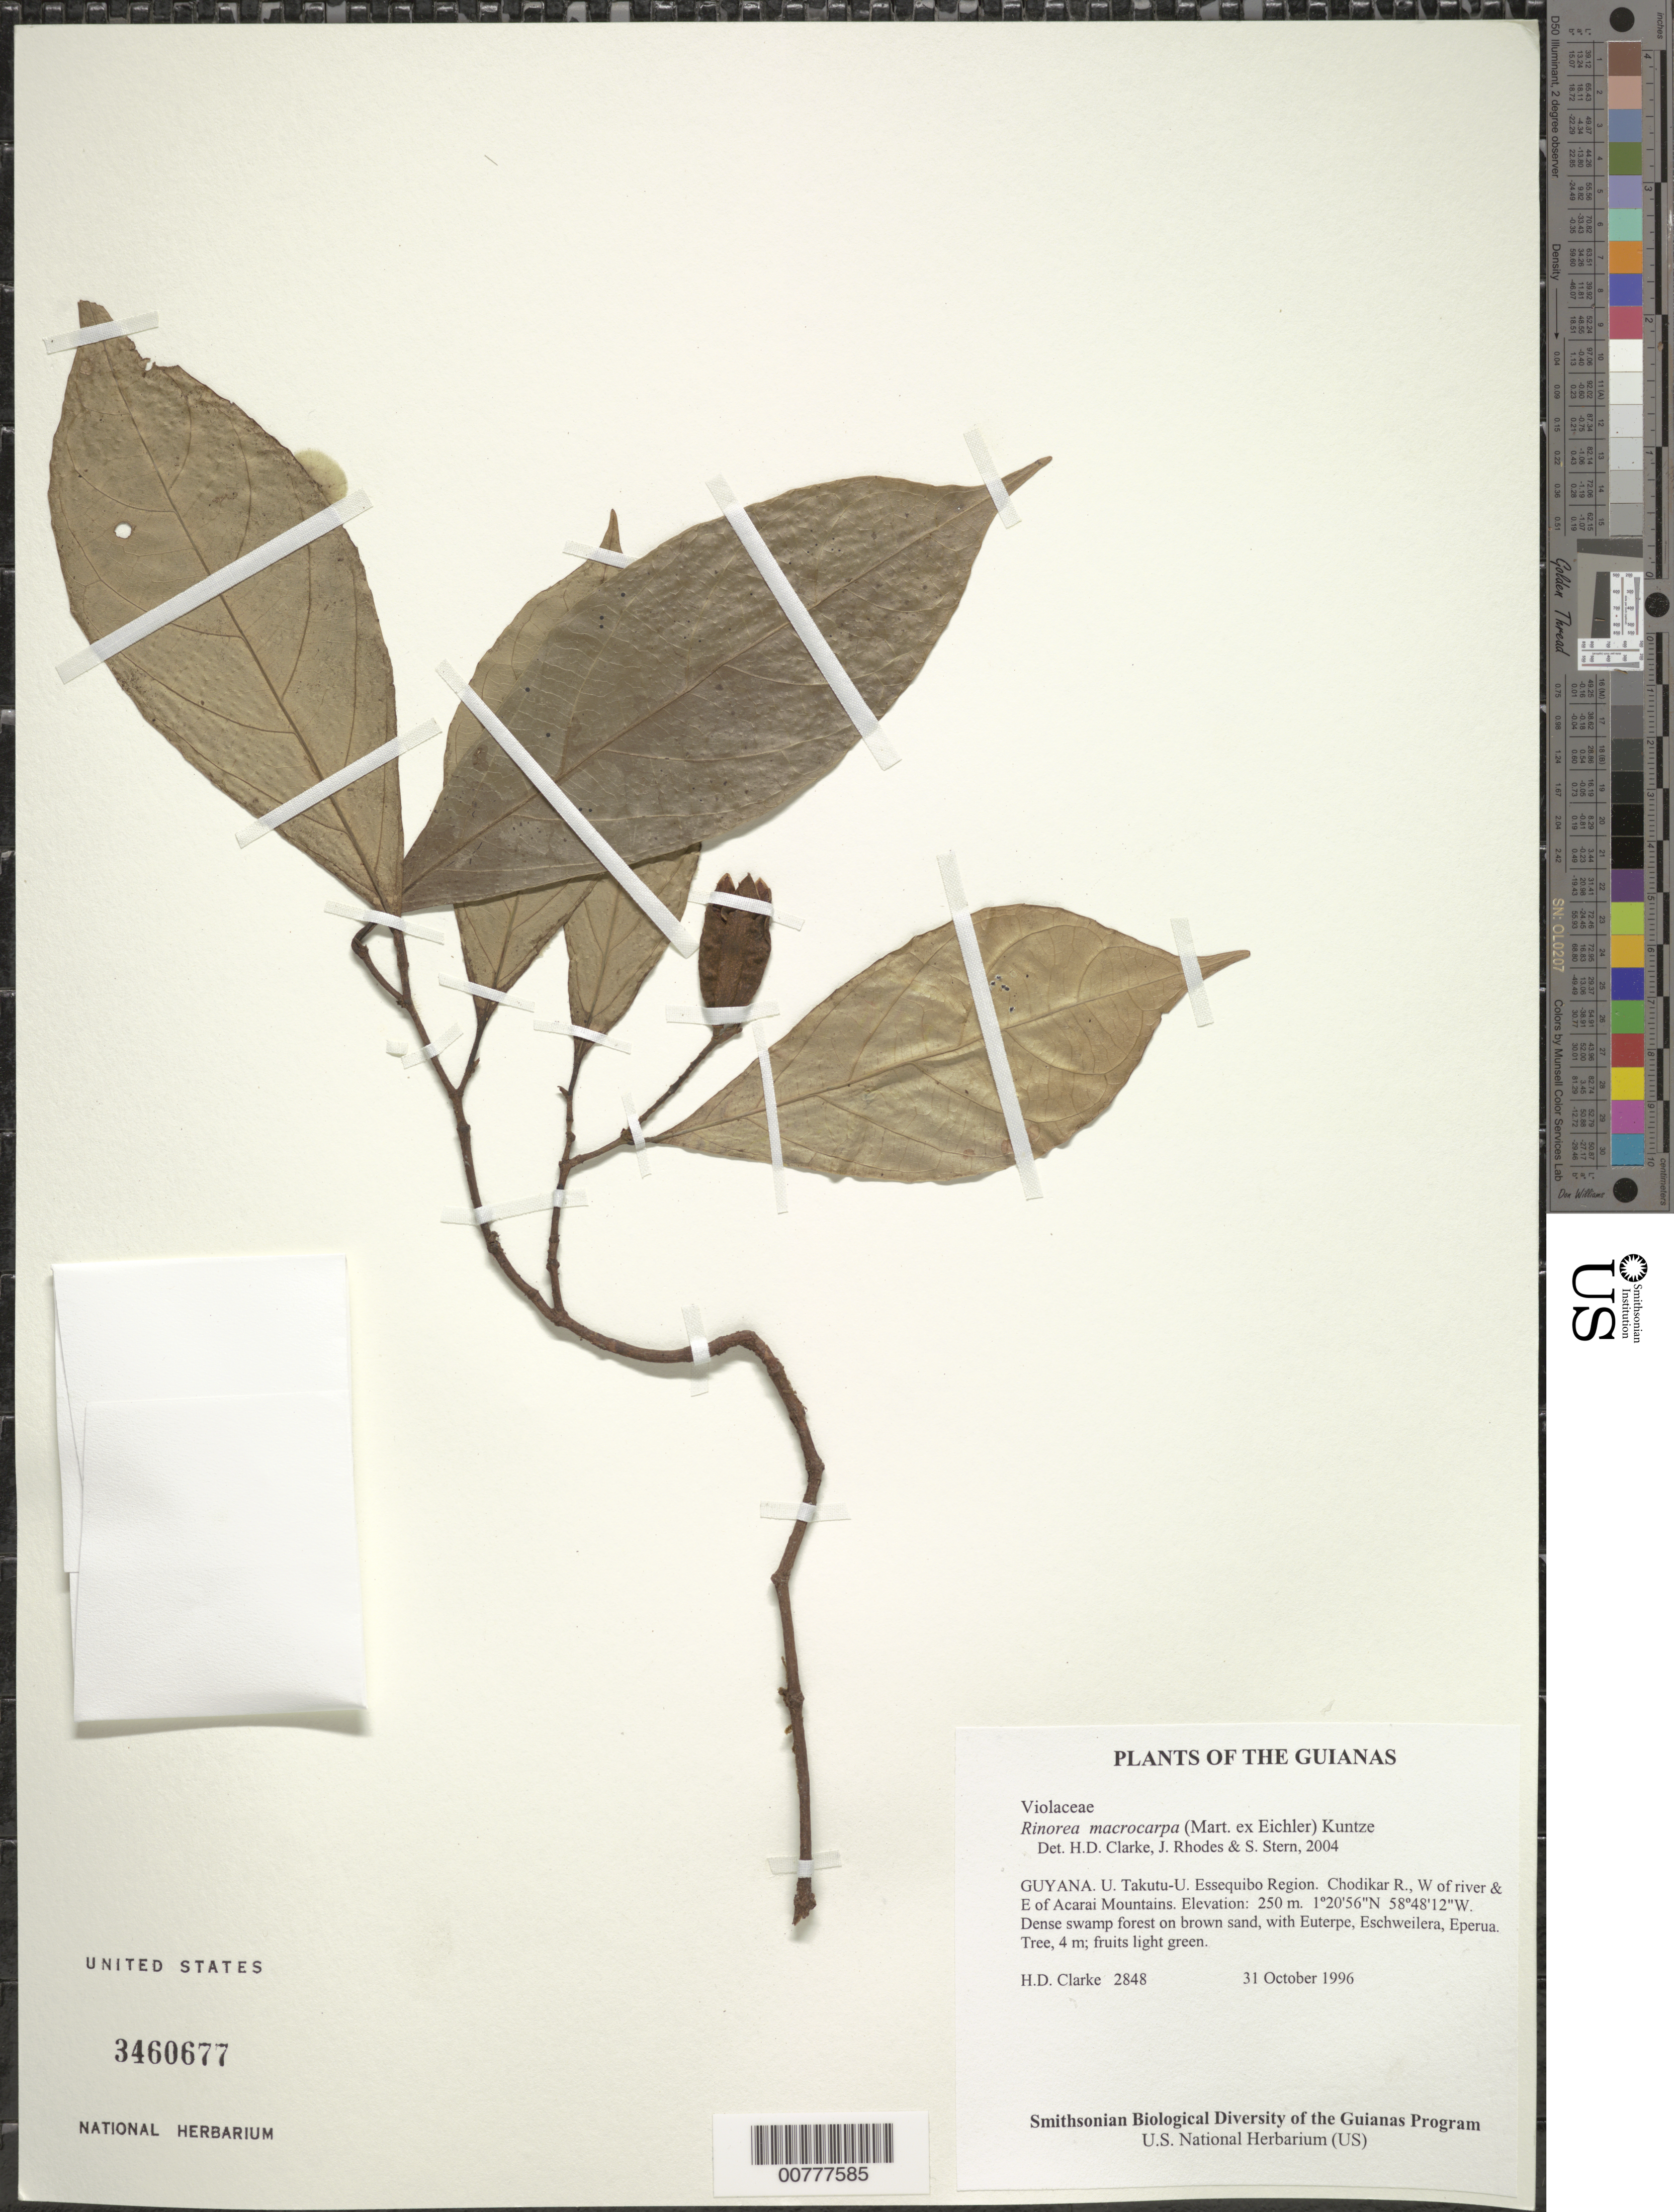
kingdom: Plantae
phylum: Tracheophyta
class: Magnoliopsida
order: Malpighiales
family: Violaceae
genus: Rinorea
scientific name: Rinorea macrocarpa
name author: (Mart. ex Eichler) Kuntze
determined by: Clarke, H. D.; Rhodes, J.; Stern, S. R.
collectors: H. D. Clarke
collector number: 2848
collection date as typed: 31 October 1996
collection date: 1996-10-31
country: Guyana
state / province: U. Takutu-U. Essequibo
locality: Chodikar R., W of river & E of Acarai Mountains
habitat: Dense swamp forest on brown sand, with Euterpe, Eschweilera, Eperua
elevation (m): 250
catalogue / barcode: US 3460677